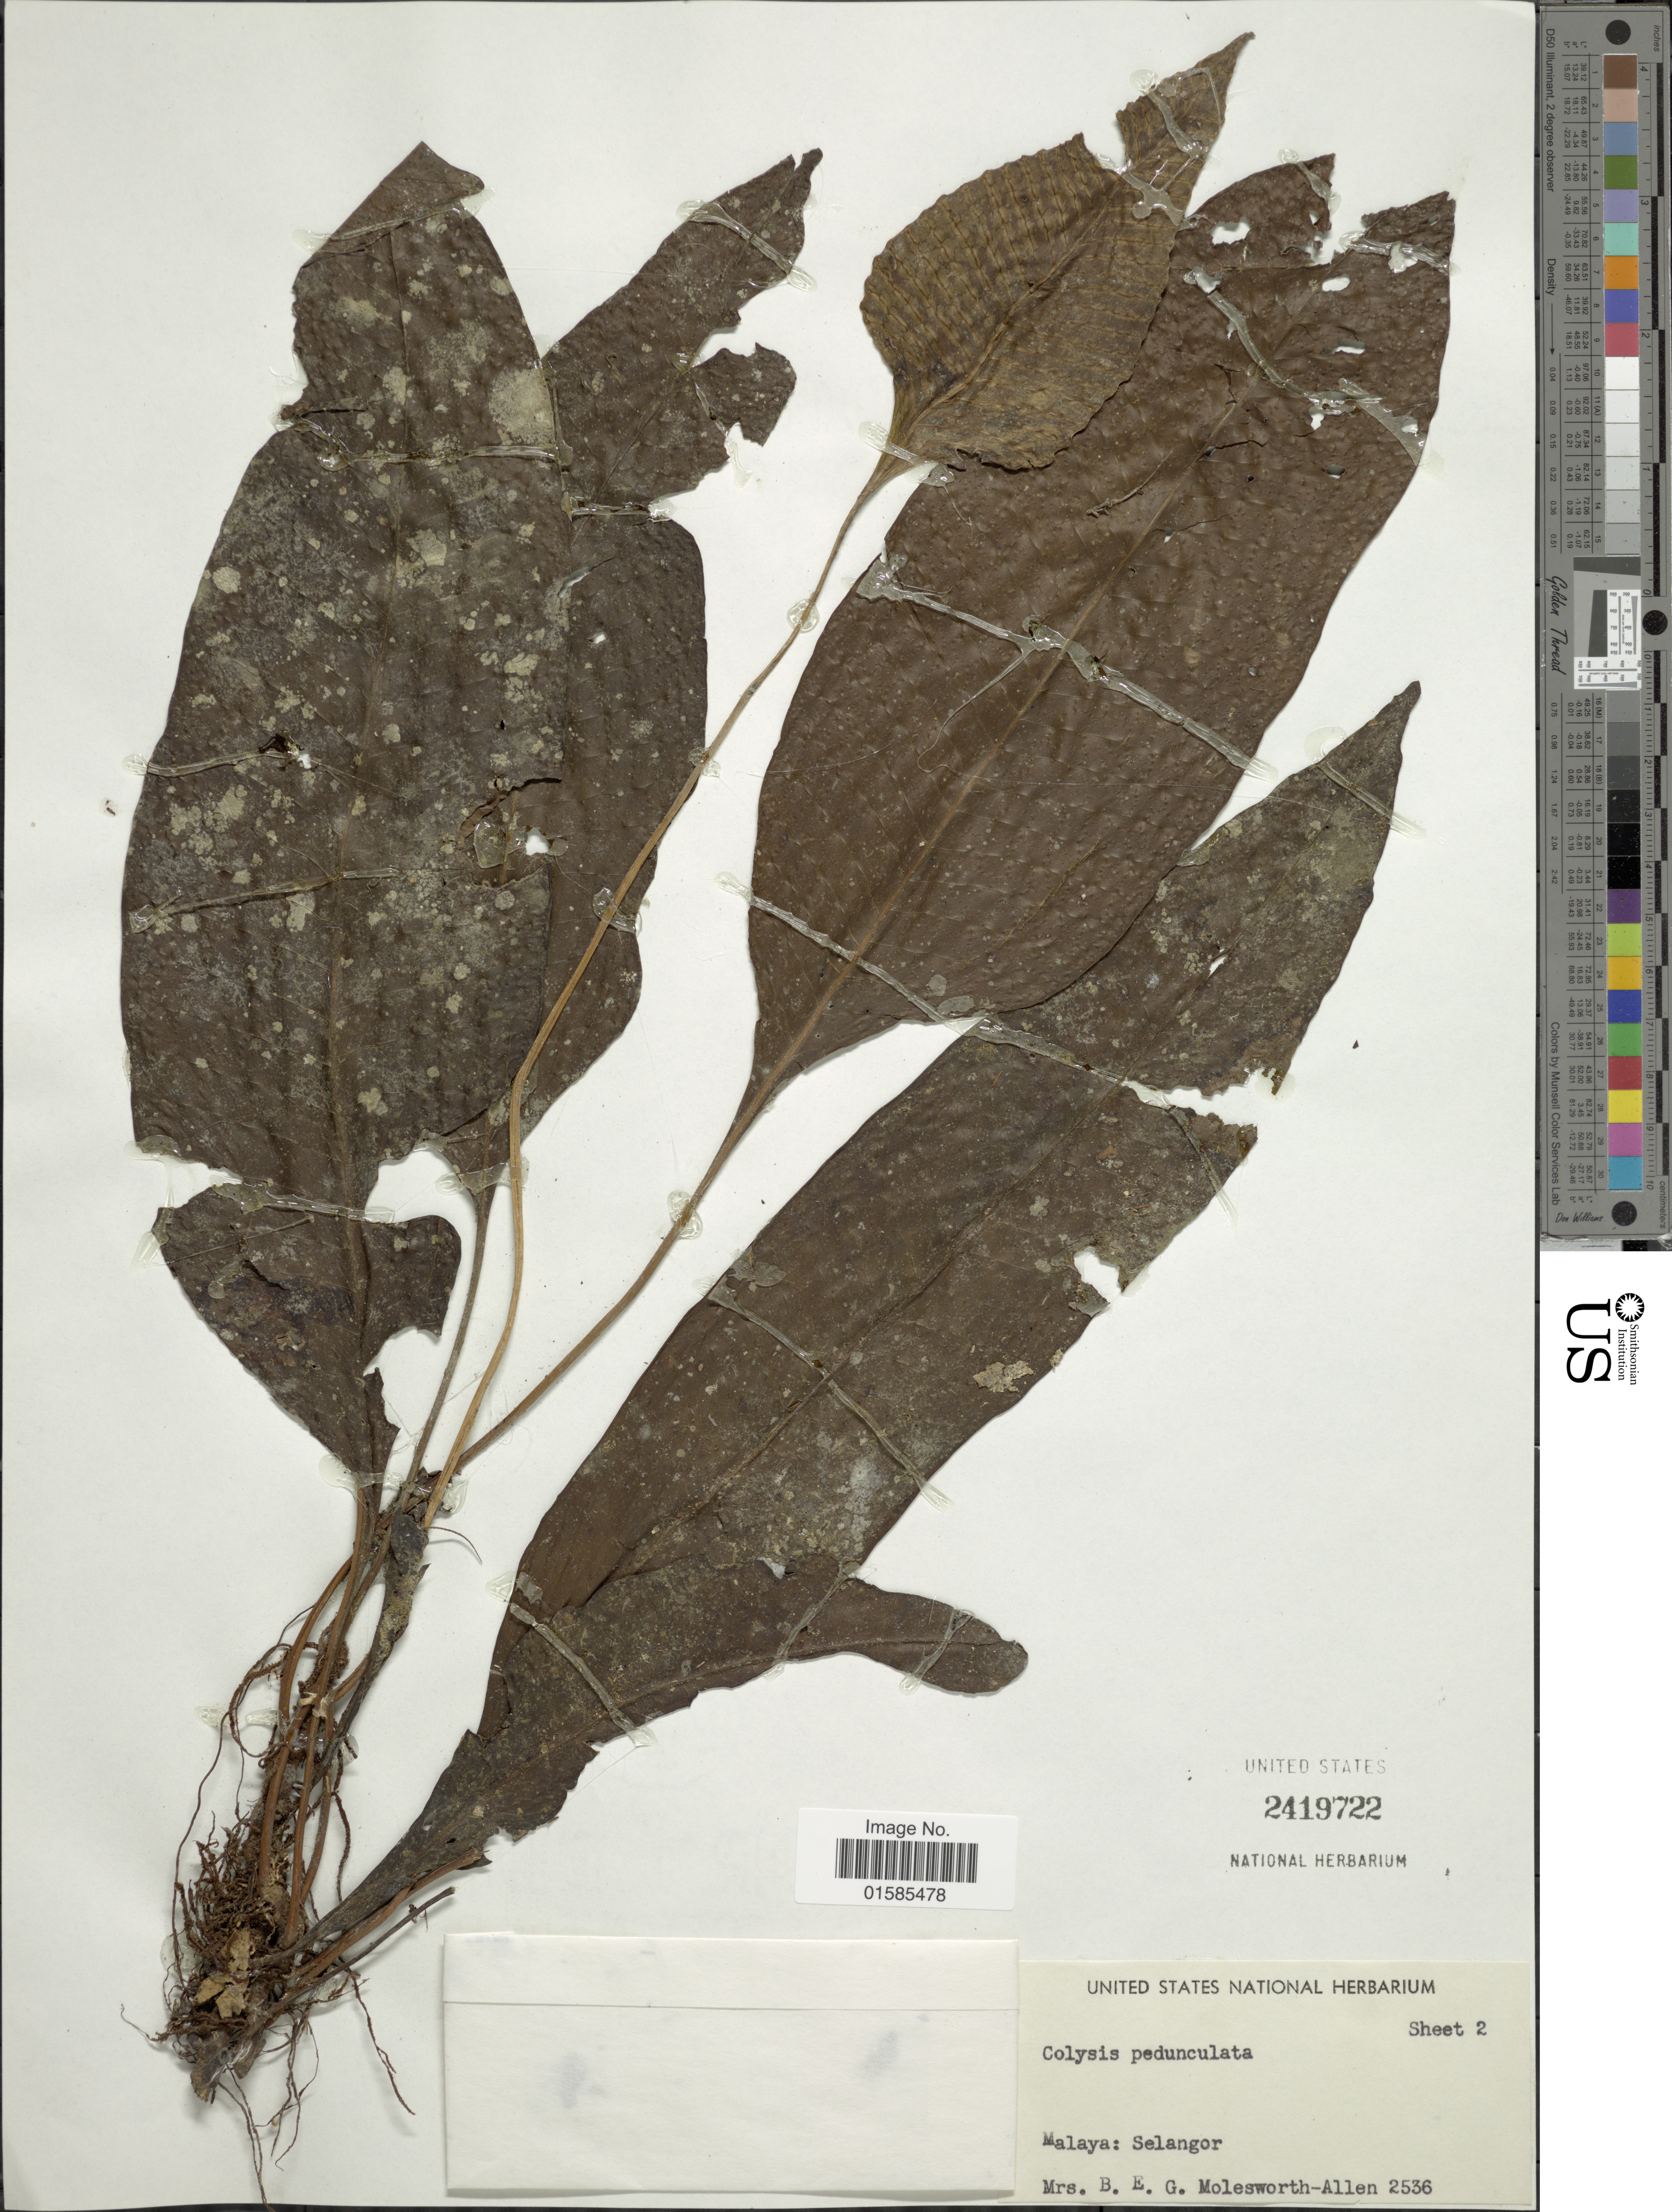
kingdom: Plantae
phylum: Tracheophyta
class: Polypodiopsida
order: Polypodiales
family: Polypodiaceae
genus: Leptochilus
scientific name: Leptochilus pedunculatus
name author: (Hook. & Grev.) Fraser-Jenk.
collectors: Mrs. B. E. G. Molesworth-Allen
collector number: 2536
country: Malaysia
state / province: Selangor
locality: Malaya: Selangor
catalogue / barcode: US 2419722